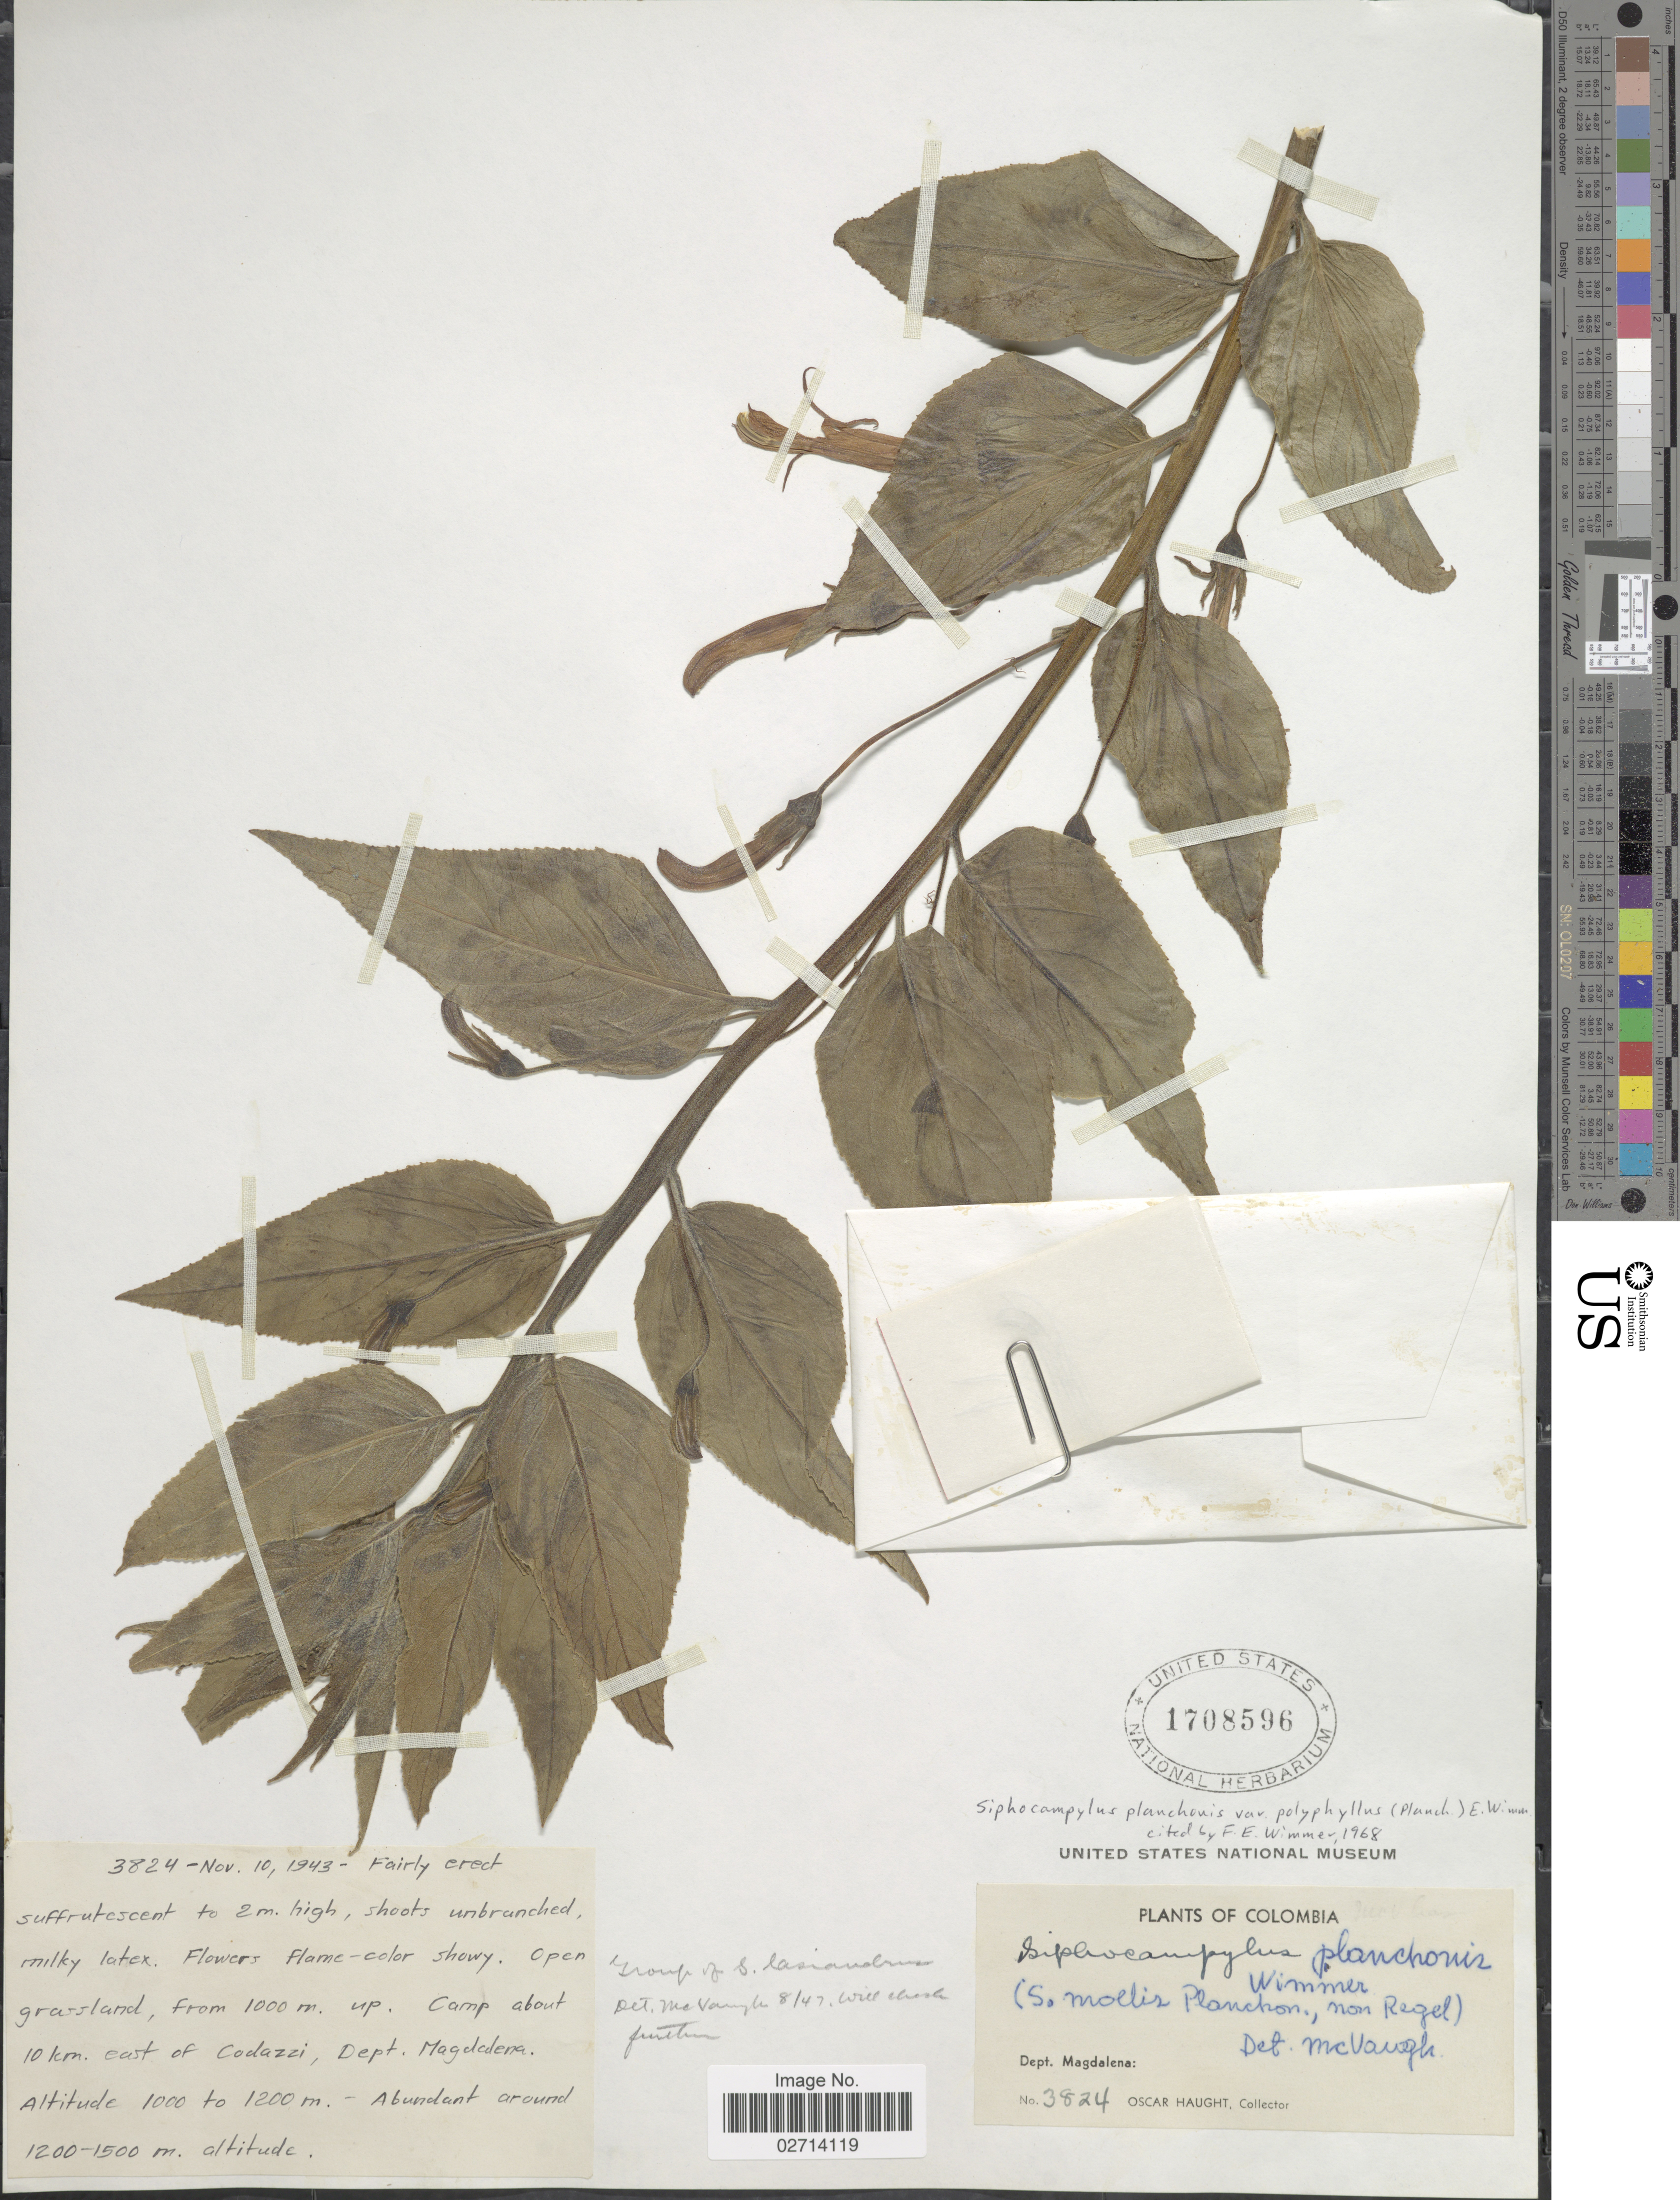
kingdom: Plantae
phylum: Tracheophyta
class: Magnoliopsida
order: Asterales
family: Campanulaceae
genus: Siphocampylus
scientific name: Siphocampylus planchonis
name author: E. Wimm.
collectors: O. L. Haught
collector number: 3824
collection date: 1943-11-10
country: Colombia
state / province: Magdalena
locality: Camp about 10 km. east of Codazzi.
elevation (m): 1000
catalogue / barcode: US 1708596